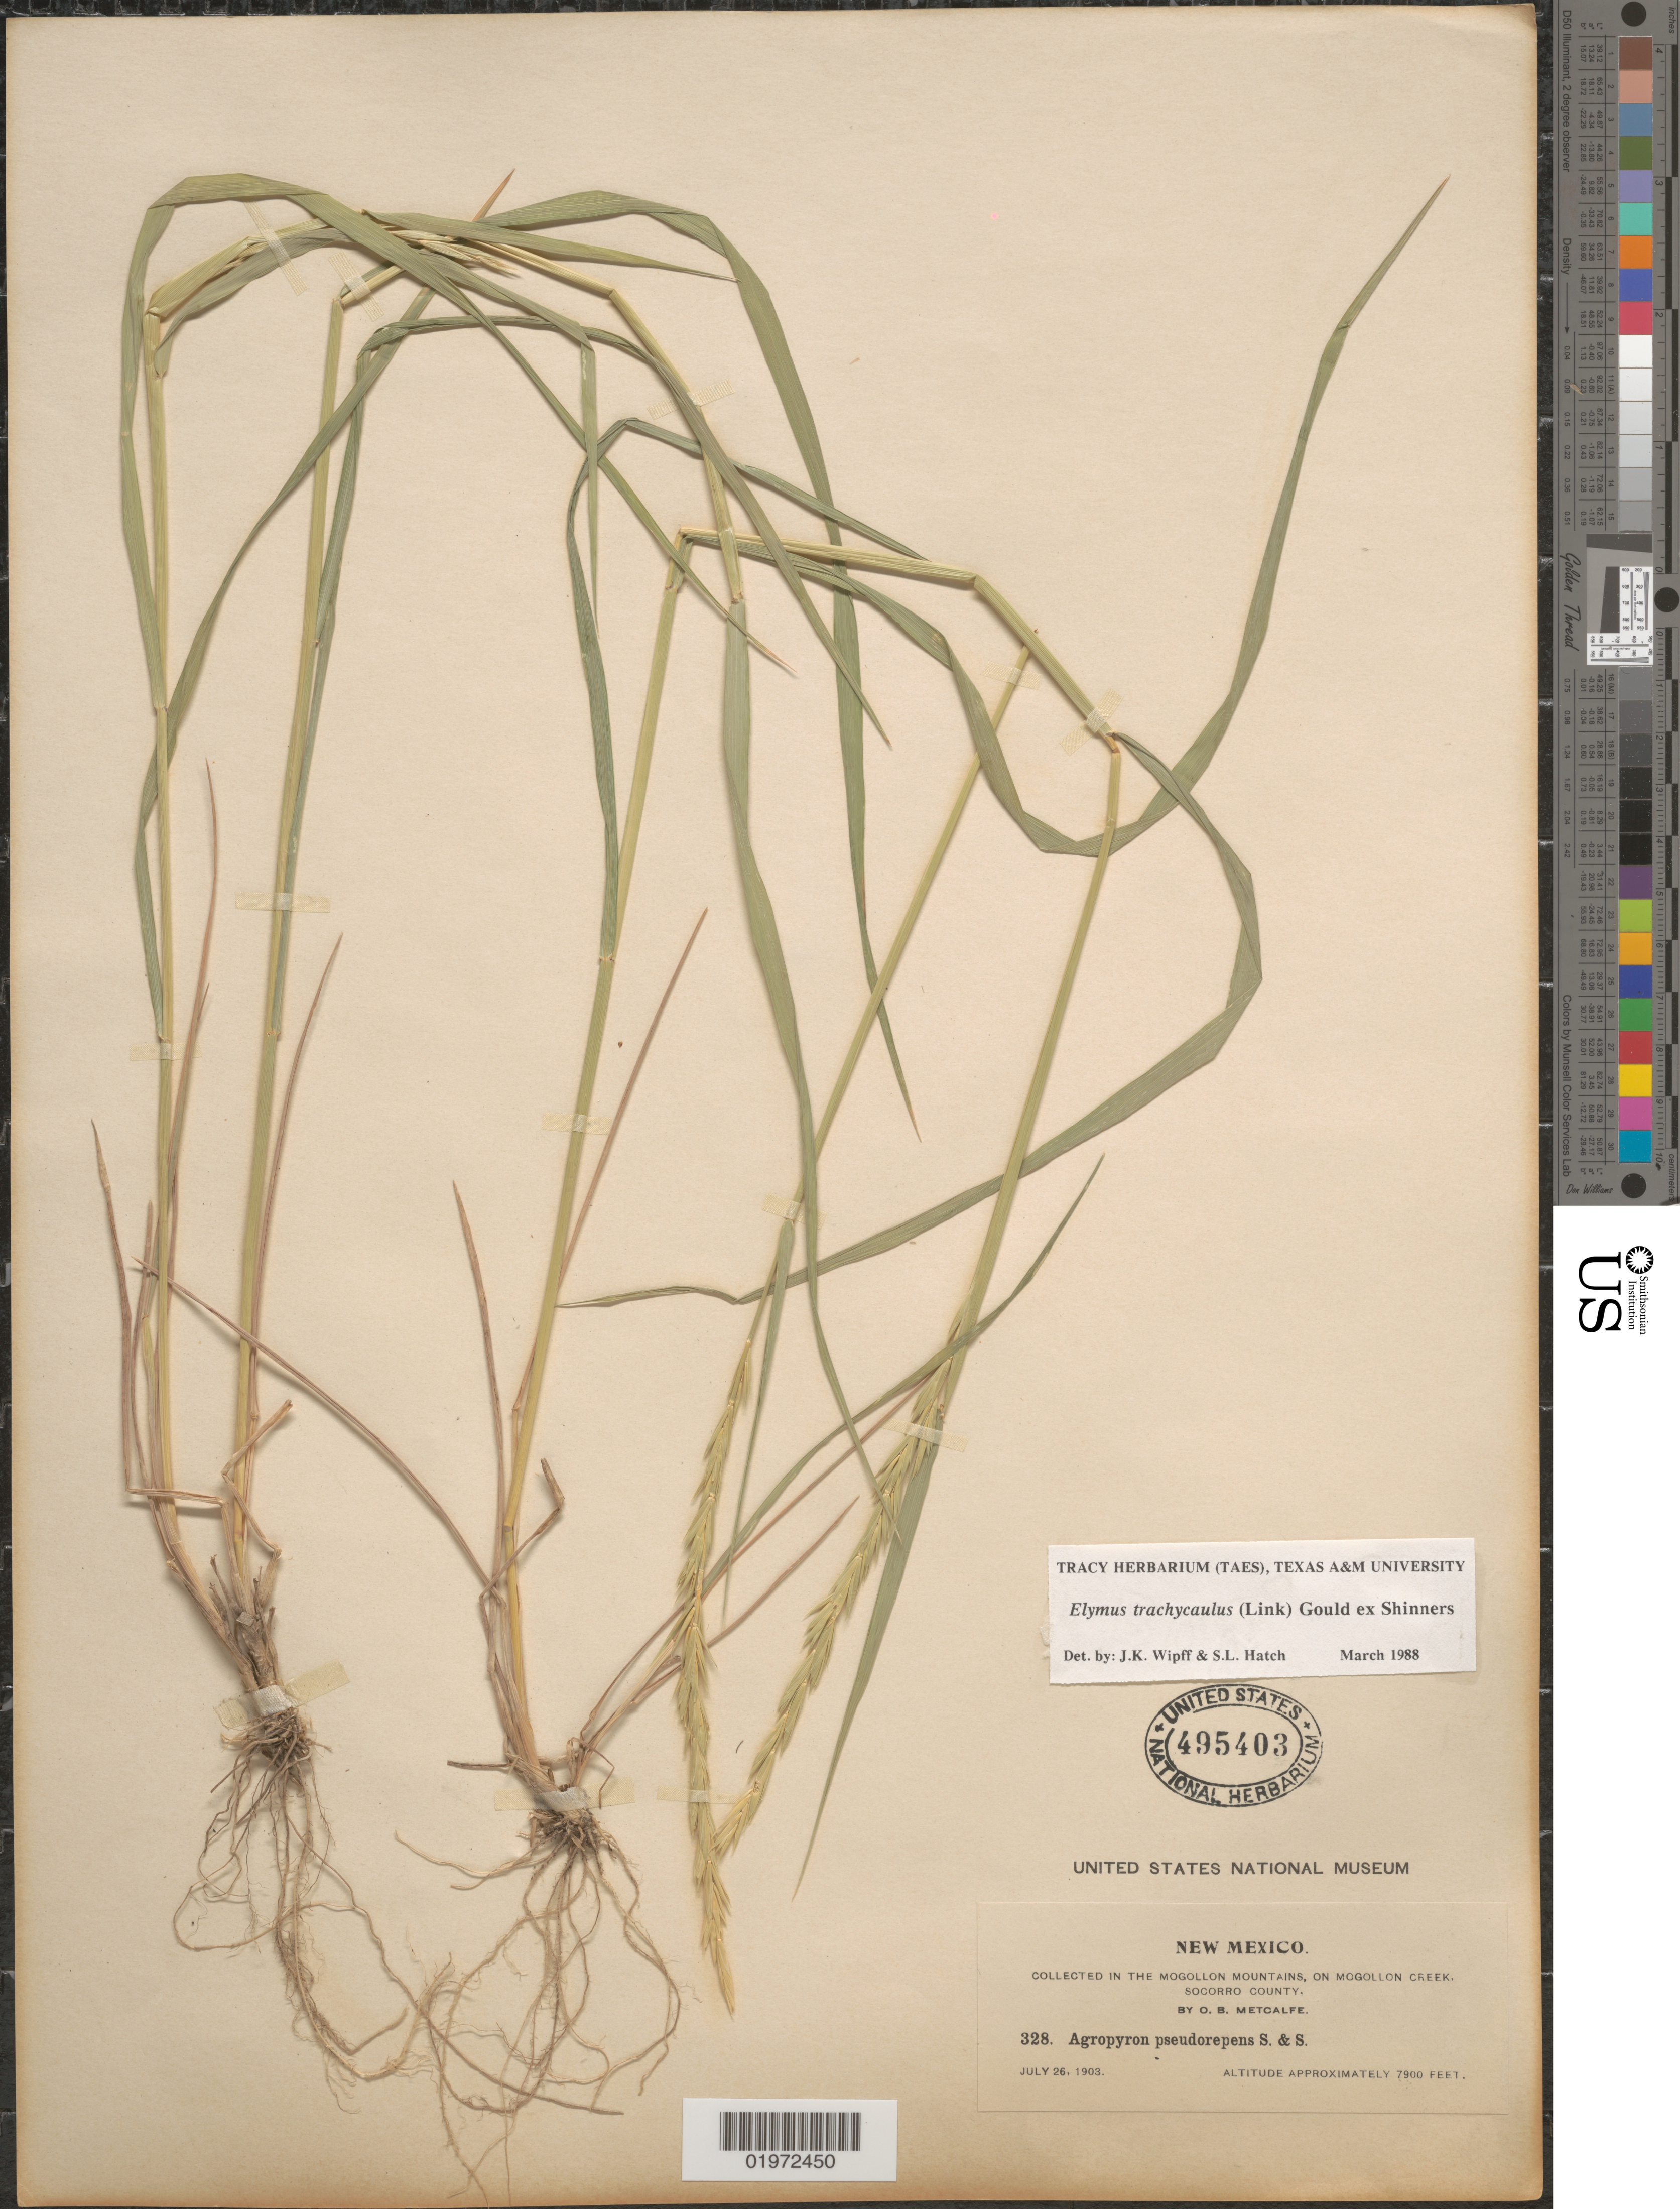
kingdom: Plantae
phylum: Tracheophyta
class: Liliopsida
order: Poales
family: Poaceae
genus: Elymus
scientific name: Elymus trachycaulus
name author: (Link) Gould ex Shinners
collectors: O. B. Metcalfe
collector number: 328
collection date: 1903-07-26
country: United States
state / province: New Mexico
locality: In the Mogollon Mountains, on Mogollon Creek, Socorro County.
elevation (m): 2408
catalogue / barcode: US 495403